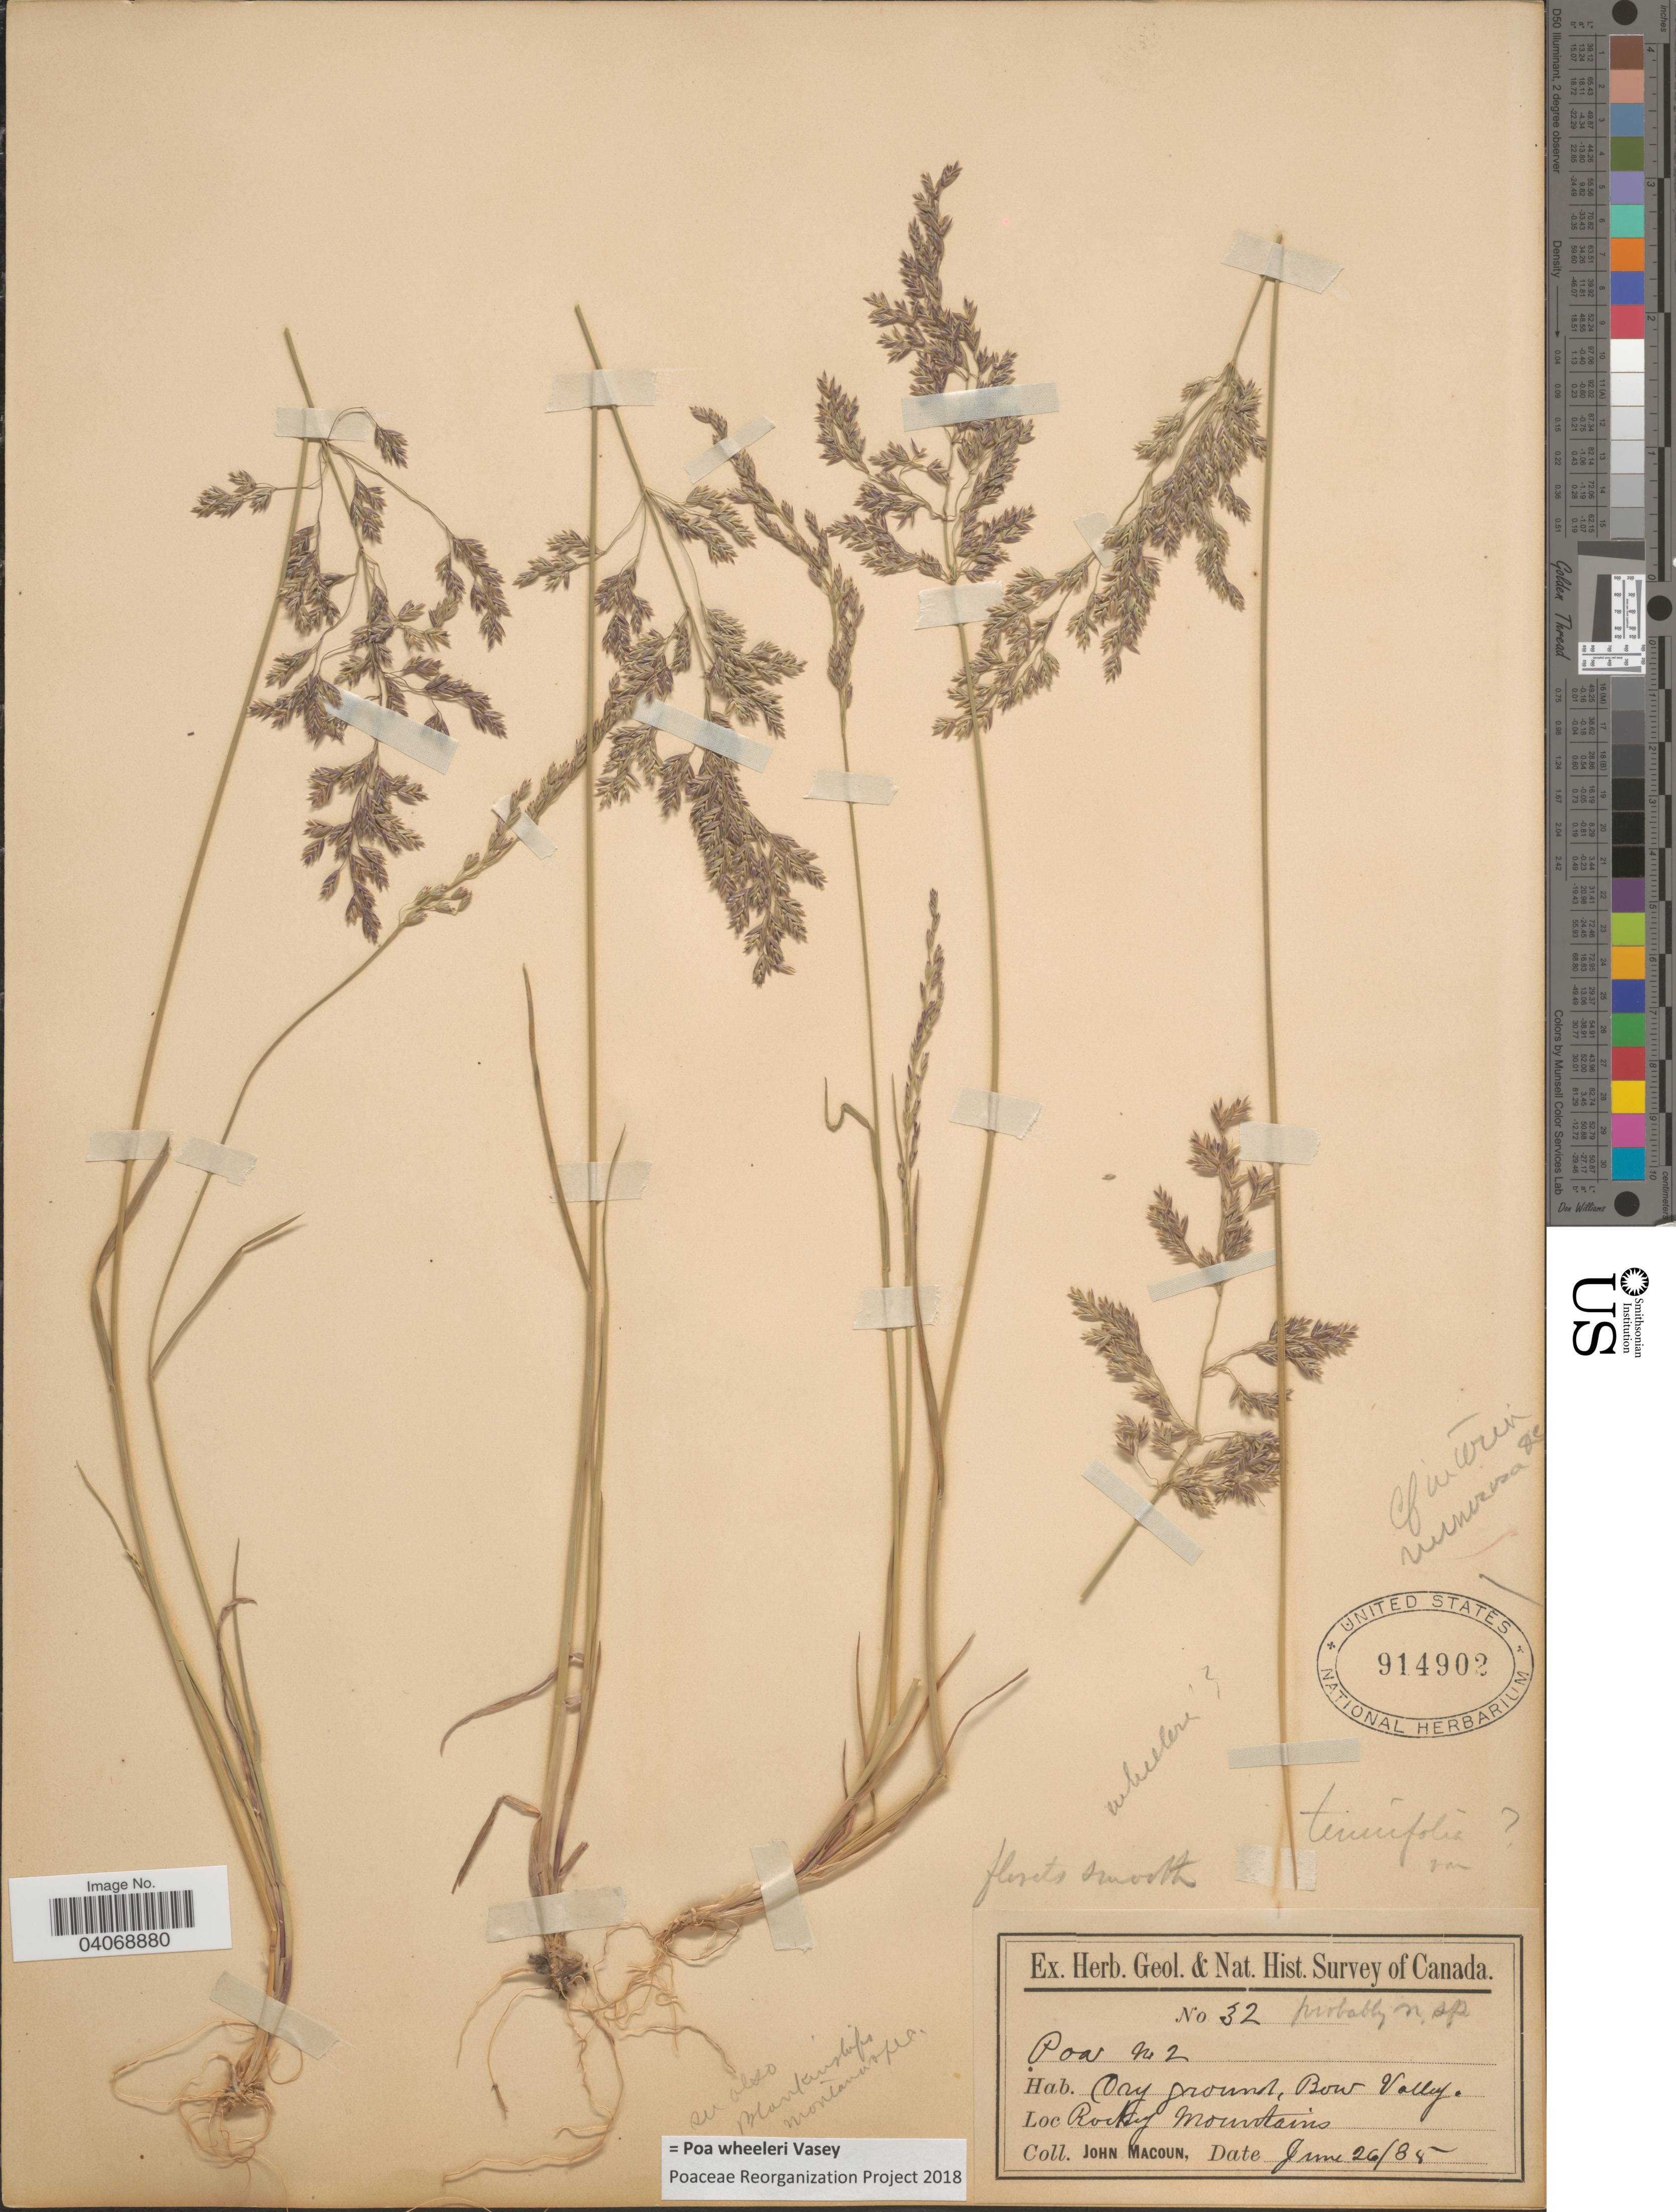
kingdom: Plantae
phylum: Tracheophyta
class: Liliopsida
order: Poales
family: Poaceae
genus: Poa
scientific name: Poa wheeleri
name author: Vasey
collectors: J. Macoun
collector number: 32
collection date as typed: Transcribed d/m/y: 26/6/88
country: Canada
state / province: Alberta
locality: Herb. Geol. & Nat. Hist. Survey of Canada. Bow Valley. Rocky Mountains.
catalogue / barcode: US 914902